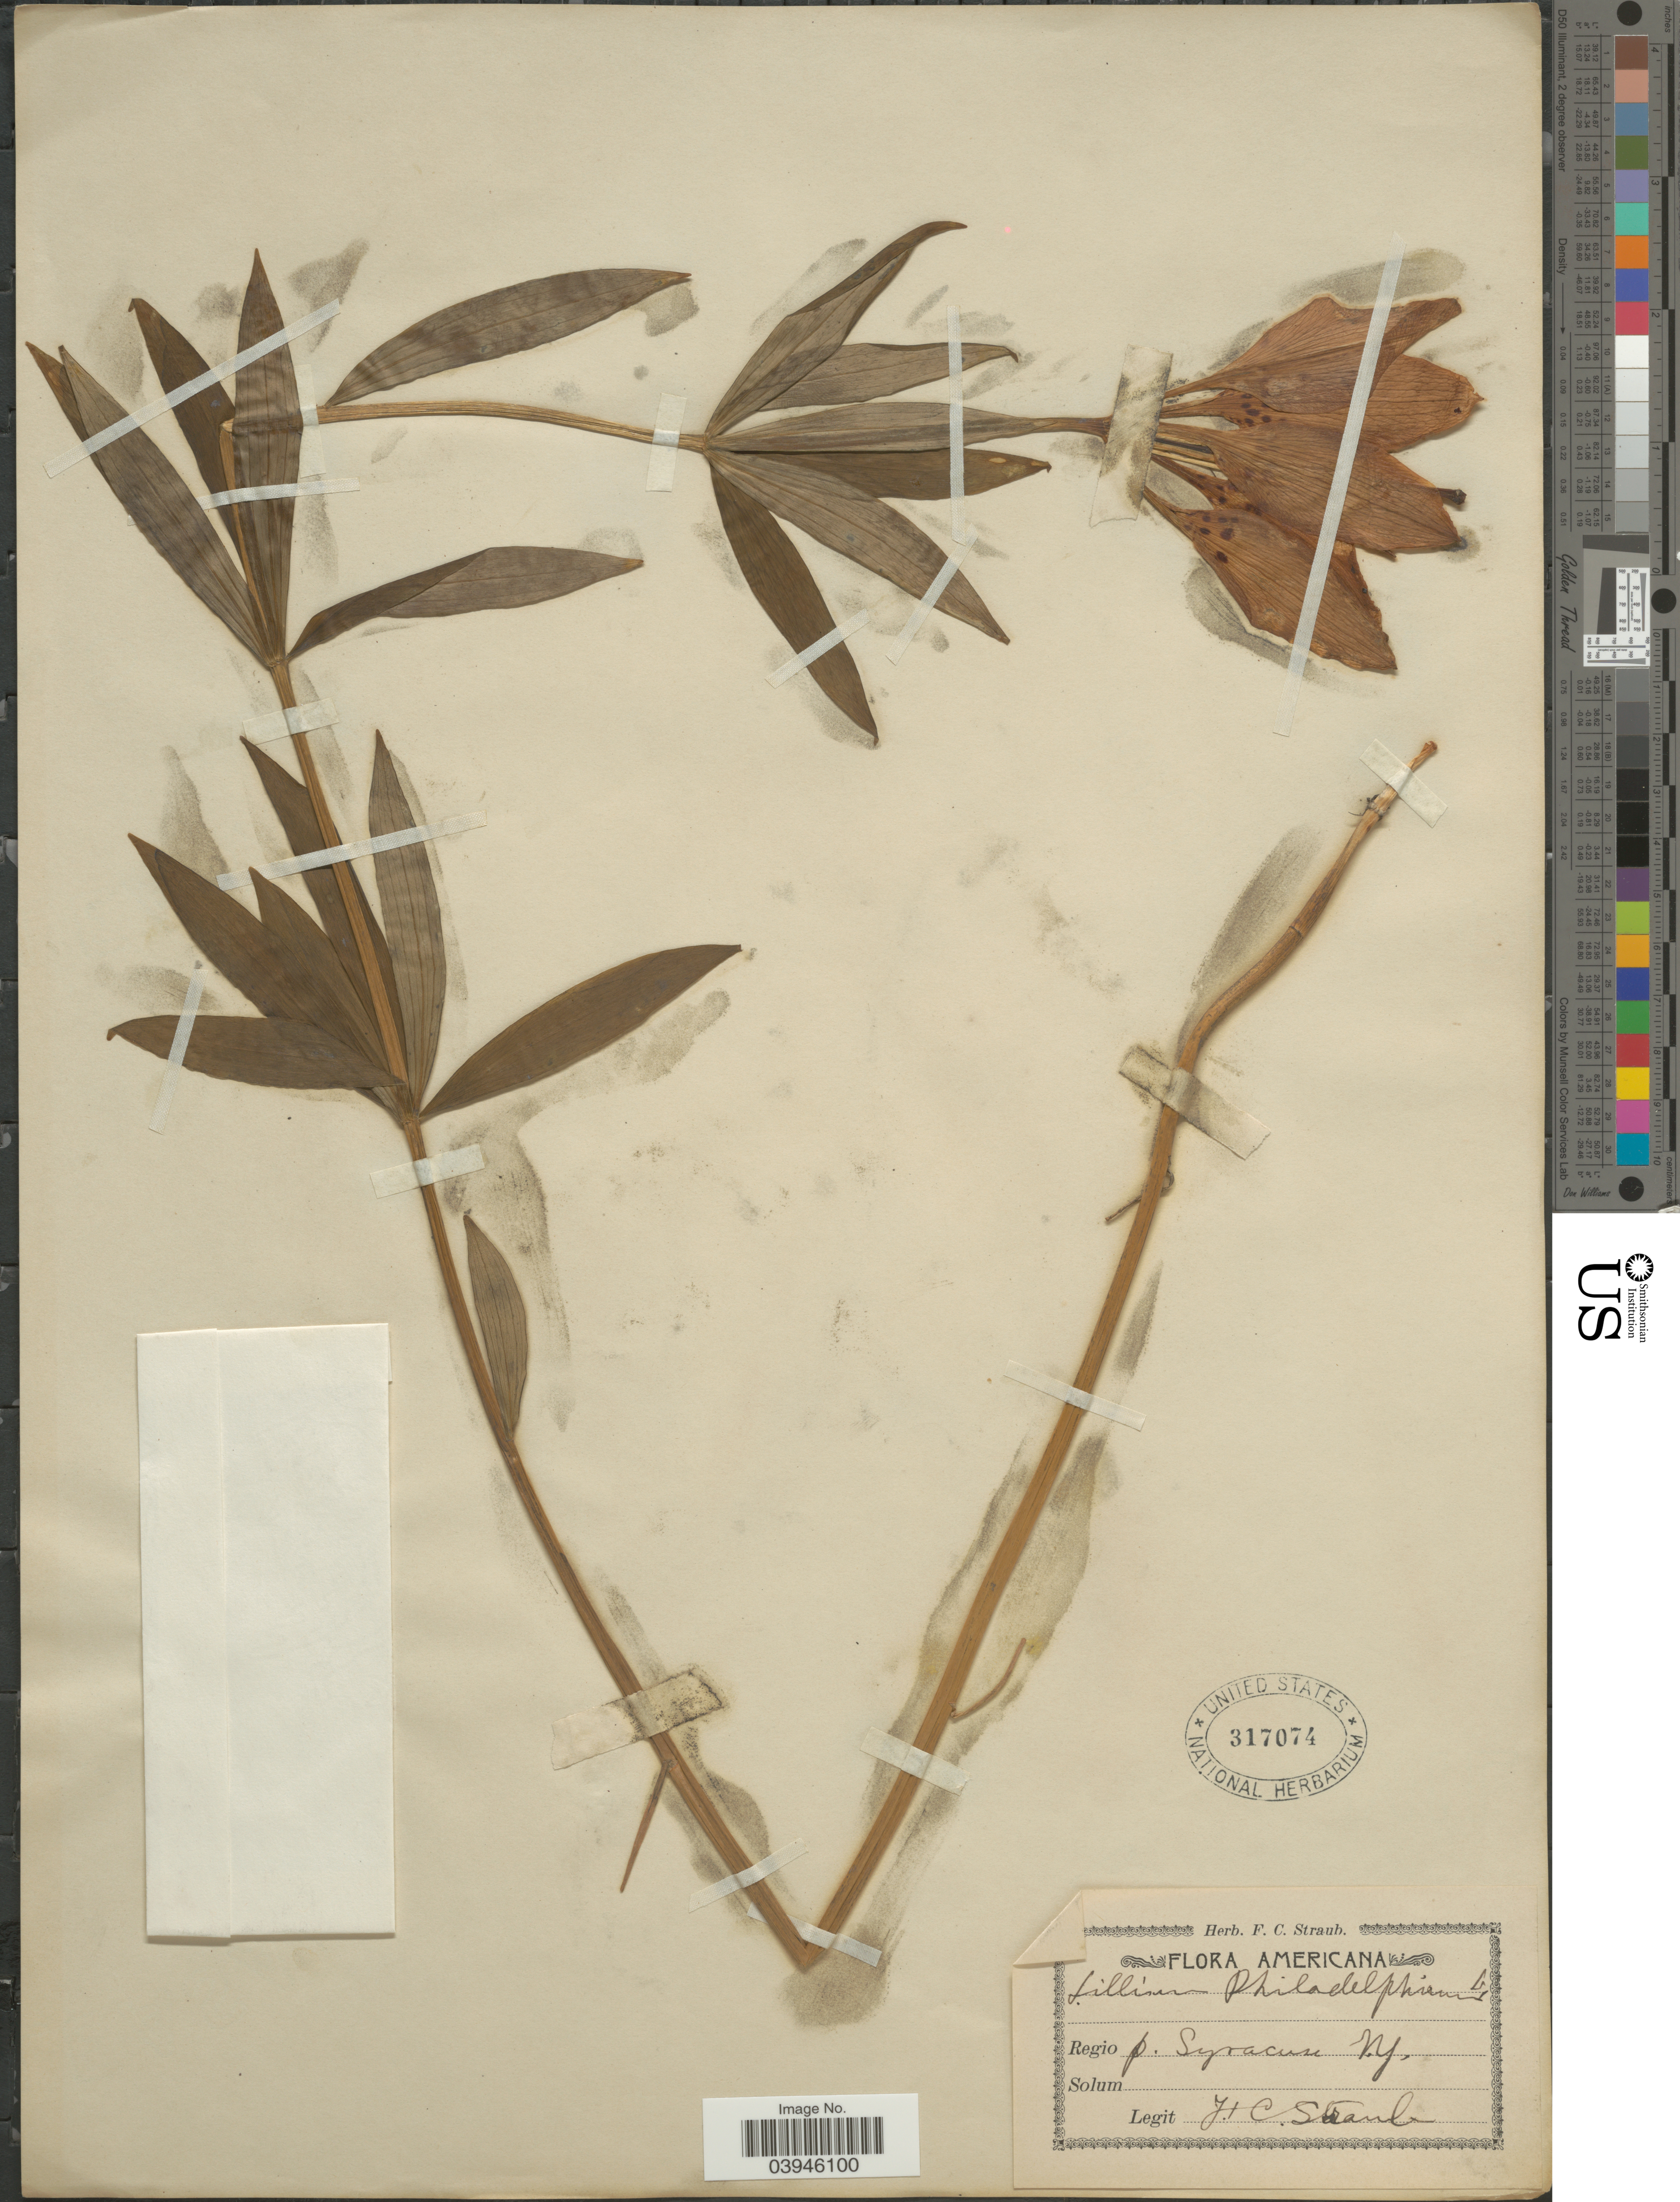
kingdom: Plantae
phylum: Tracheophyta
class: Liliopsida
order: Liliales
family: Liliaceae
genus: Lilium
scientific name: Lilium philadelphicum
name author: L.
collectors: F. Straub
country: United States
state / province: New York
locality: Americana. Regio of Syracuse.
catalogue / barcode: US 317074